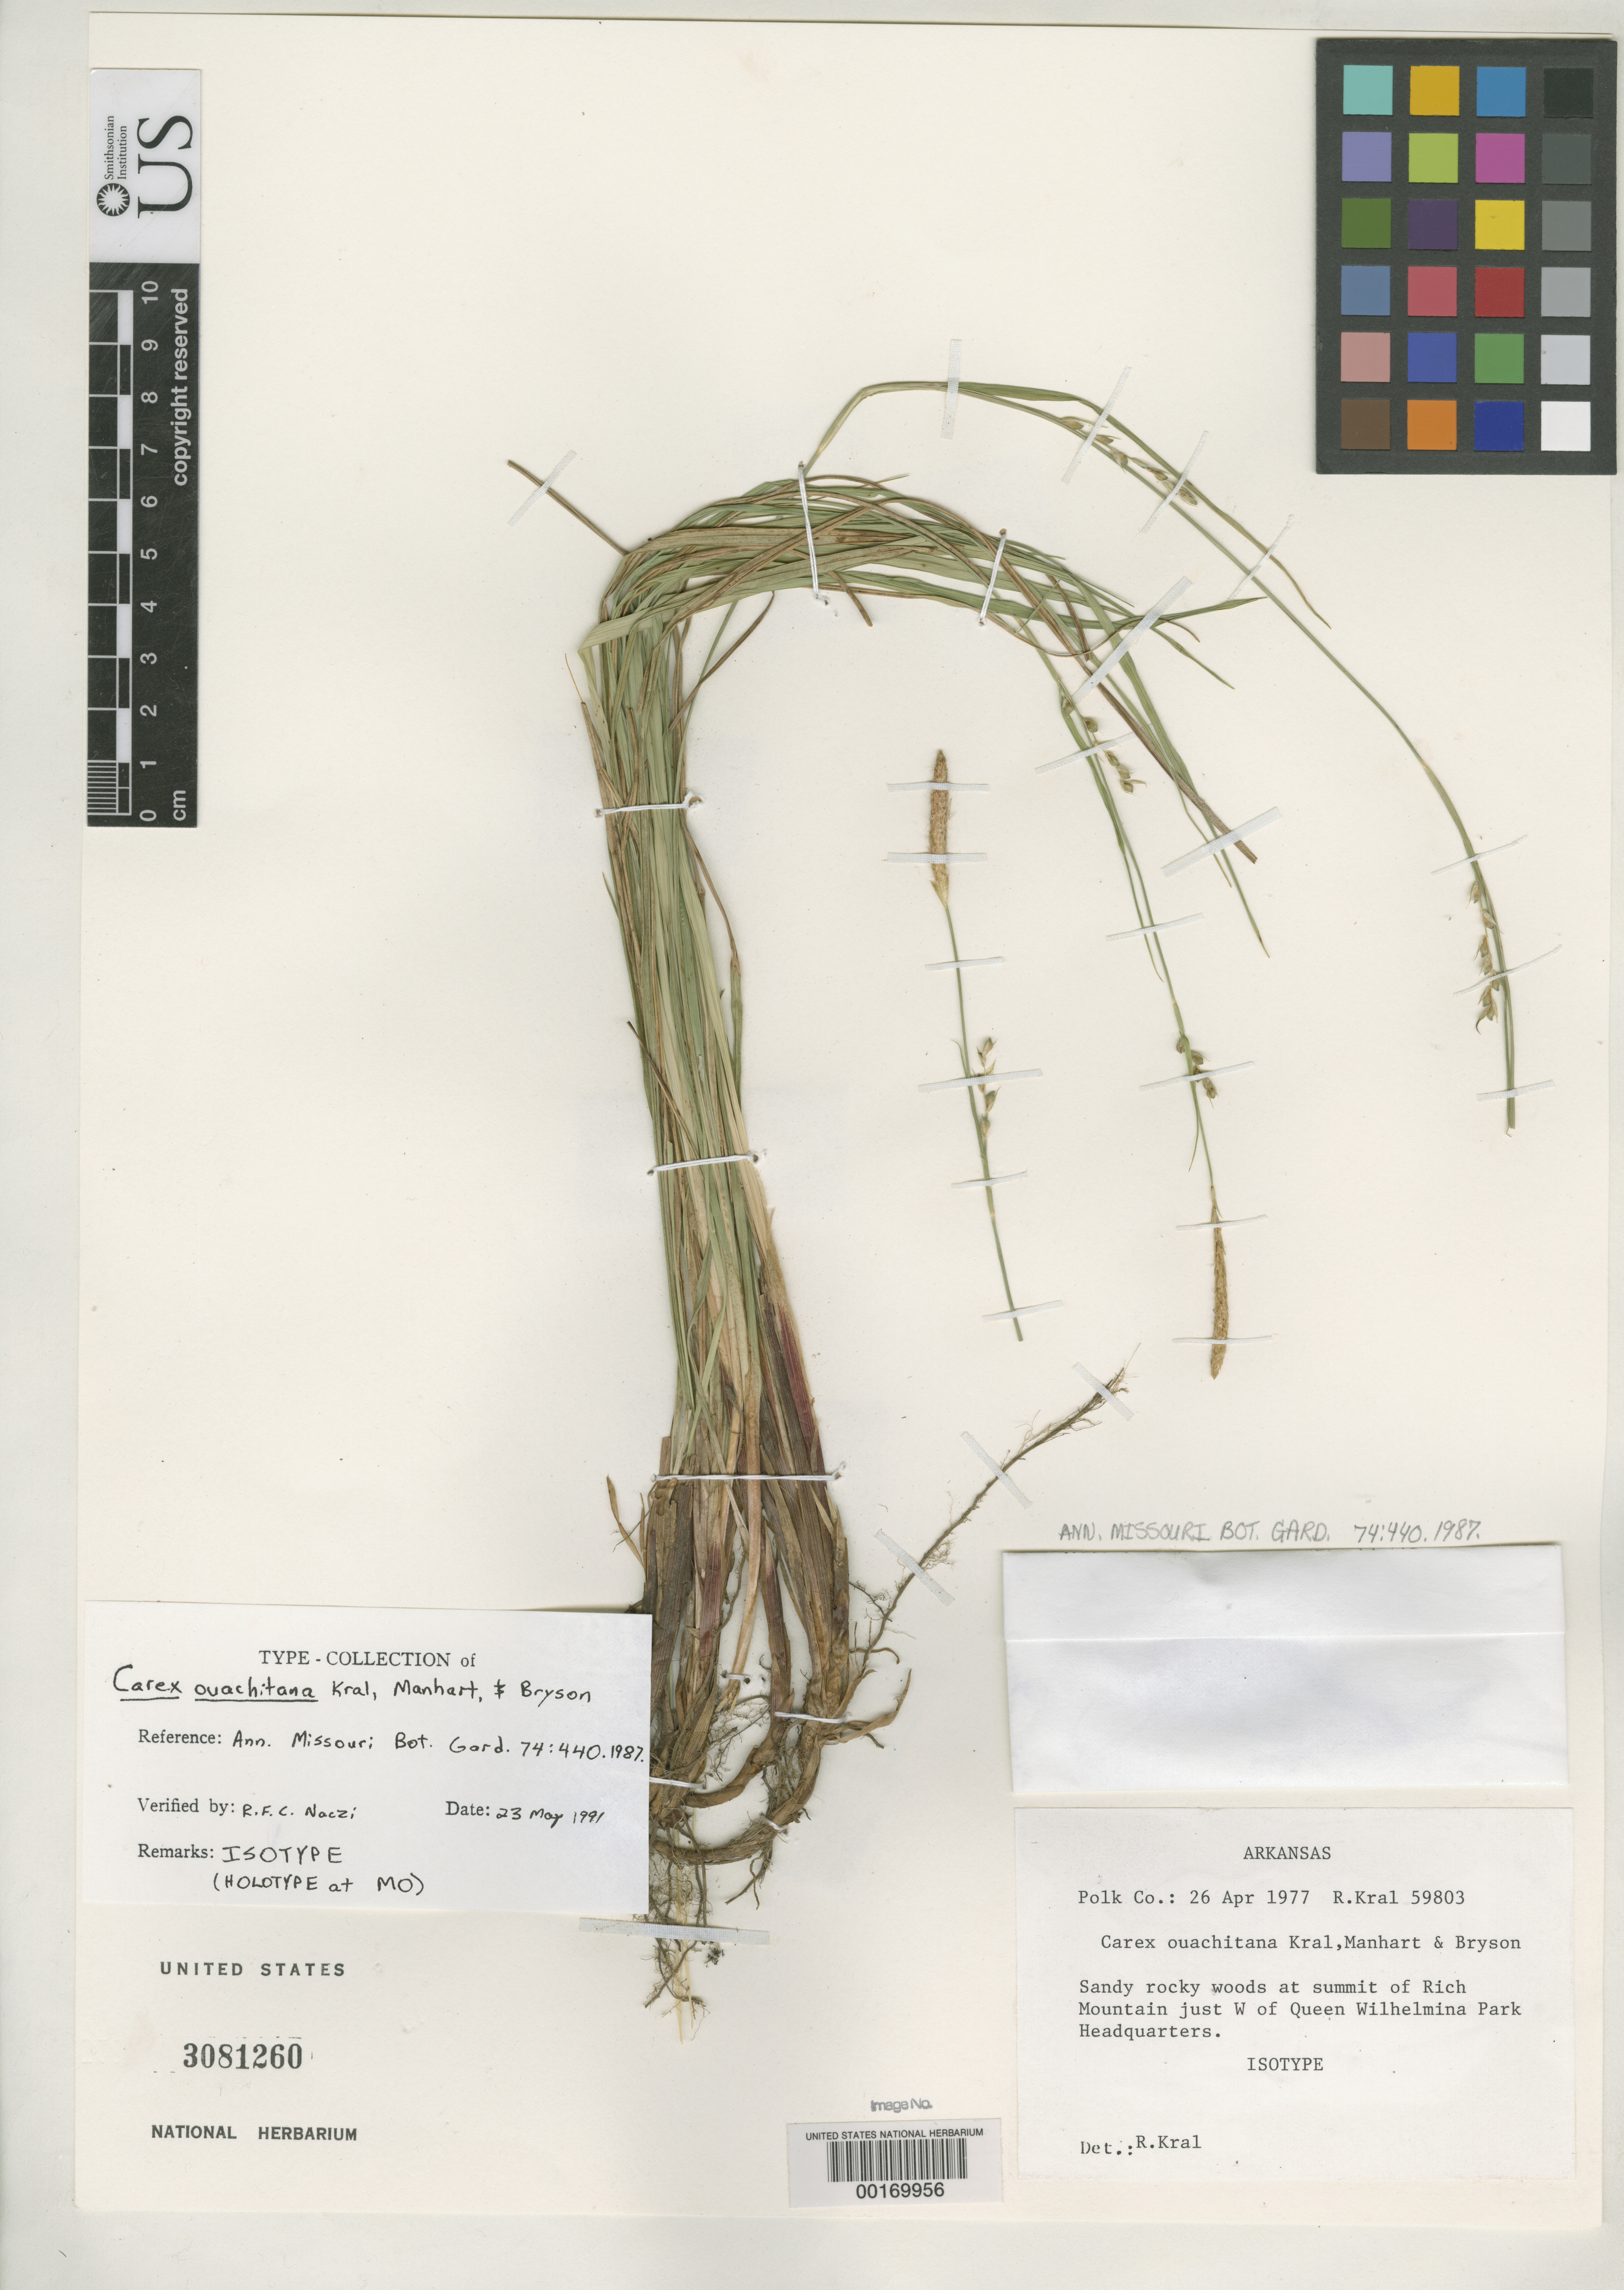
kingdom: Plantae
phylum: Tracheophyta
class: Liliopsida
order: Poales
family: Cyperaceae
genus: Carex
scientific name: Carex ouachitana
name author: Kral et al.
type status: Isotype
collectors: R. Kral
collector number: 59803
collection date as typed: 26 Apr 1977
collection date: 1977-04-26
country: United States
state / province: Arkansas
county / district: Polk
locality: Sandy rocky woods at summit of rich mountain just W of Queen Wilhelmina Park headquarters.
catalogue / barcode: US 3081260